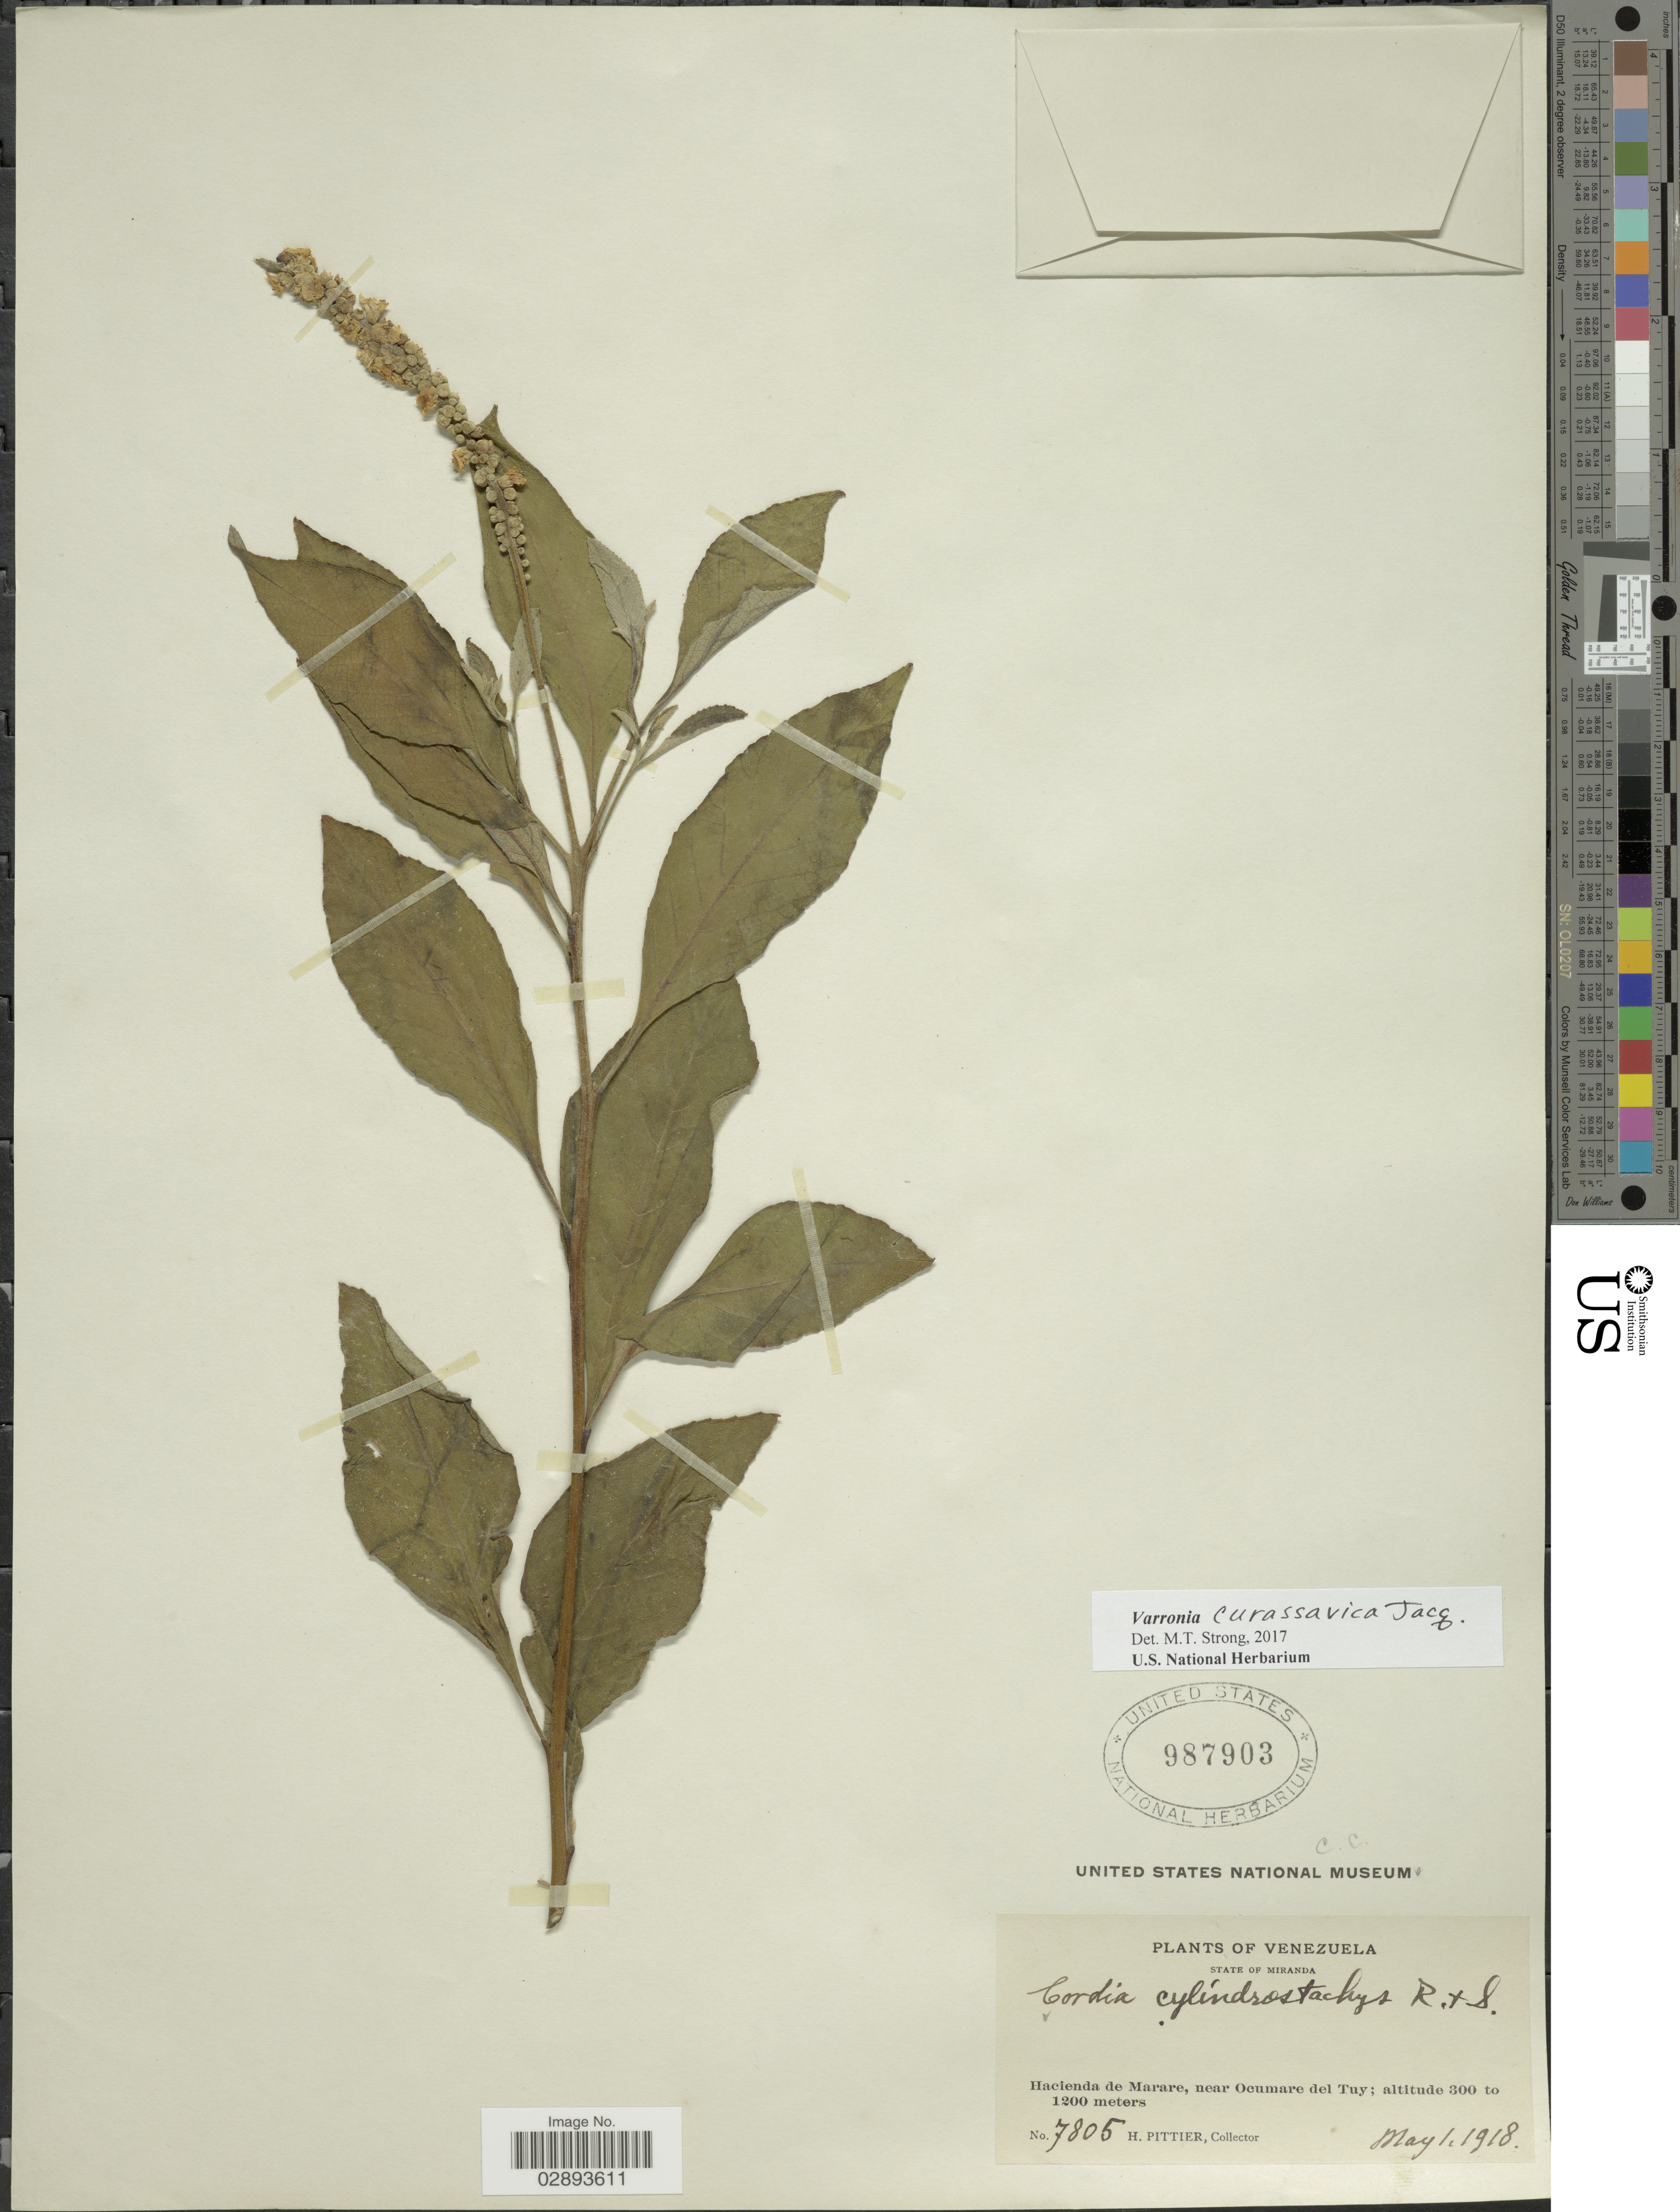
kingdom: Plantae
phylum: Tracheophyta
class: Magnoliopsida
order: Boraginales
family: Cordiaceae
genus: Varronia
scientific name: Varronia curassavica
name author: Jacq.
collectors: H. F. Pittier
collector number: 7805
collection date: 1918-05-01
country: Venezuela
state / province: Miranda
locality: State of Miranda, Hacienda de Marare, near Ocumare del Tuy.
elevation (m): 300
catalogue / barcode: US 987903